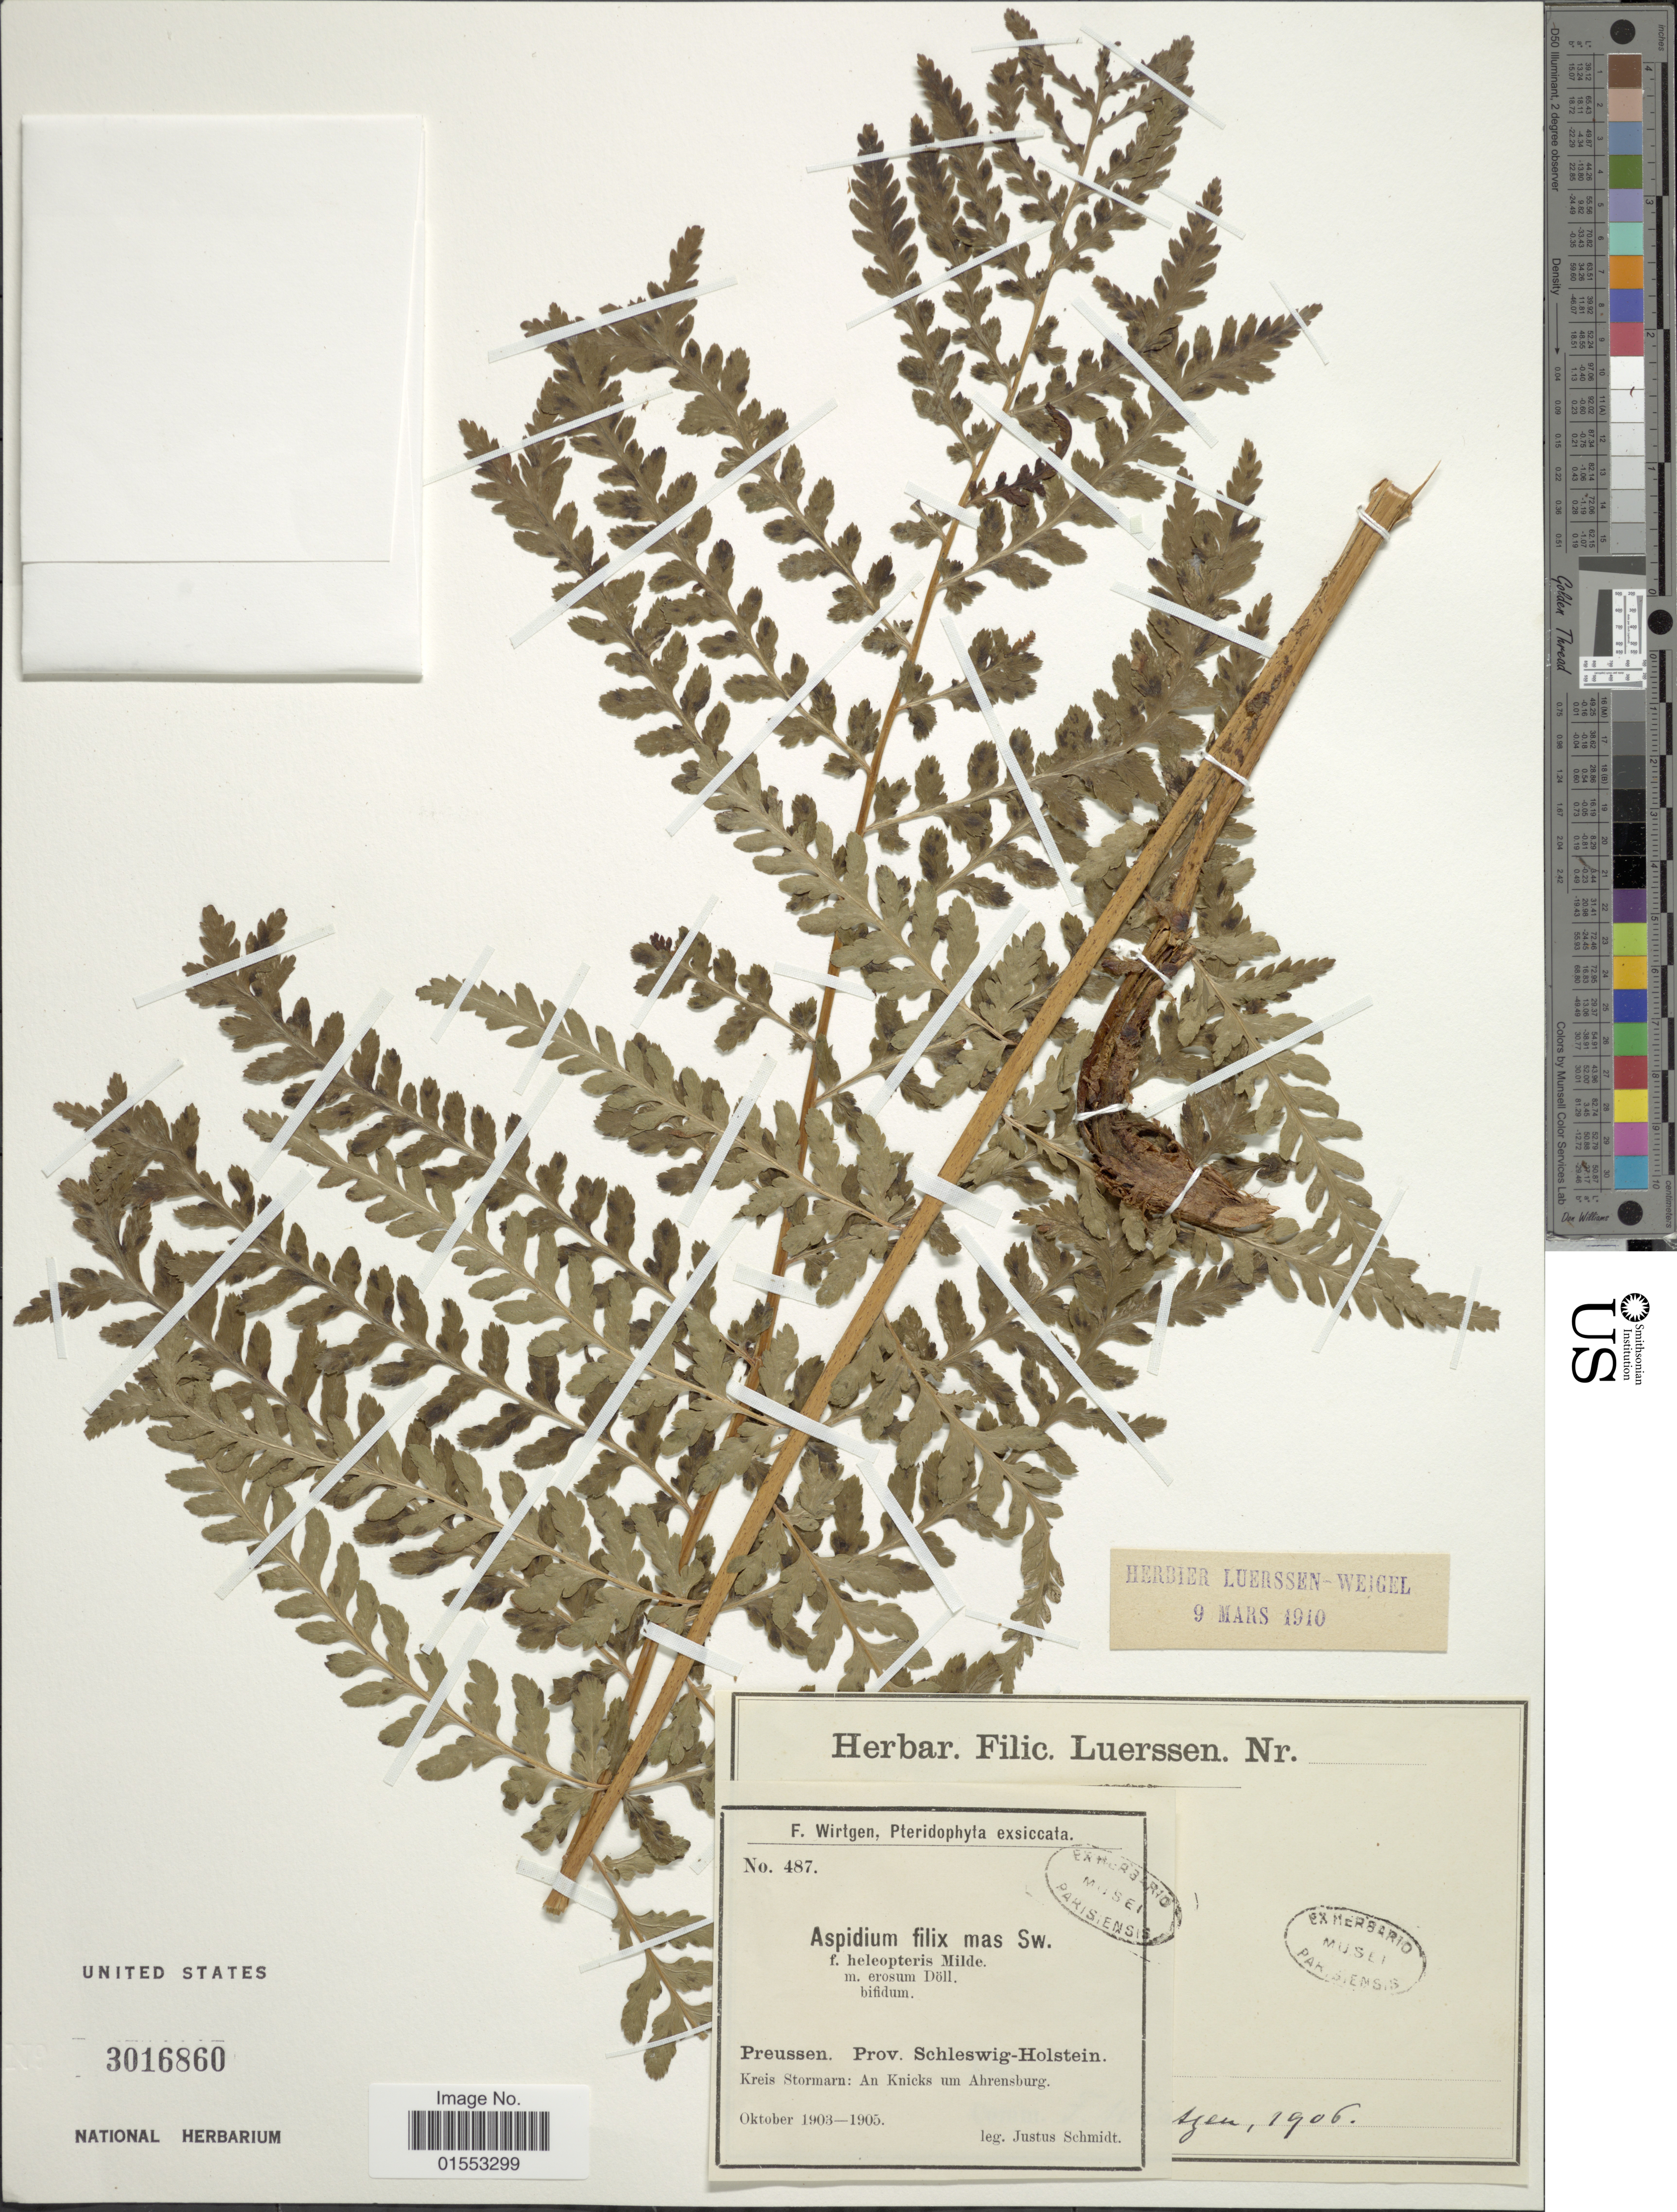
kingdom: Plantae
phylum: Tracheophyta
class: Polypodiopsida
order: Polypodiales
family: Dryopteridaceae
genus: Dryopteris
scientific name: Dryopteris filix-mas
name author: (L.) Schott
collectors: J. Schmidt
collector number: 487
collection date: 1903-10/1905-10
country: Germany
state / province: Schleswig-Holstein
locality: Preussen. Prov. Schleswig-Holstein, Kreis Stormarn: An Knicks um Ahrensburg.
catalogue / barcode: US 3016860